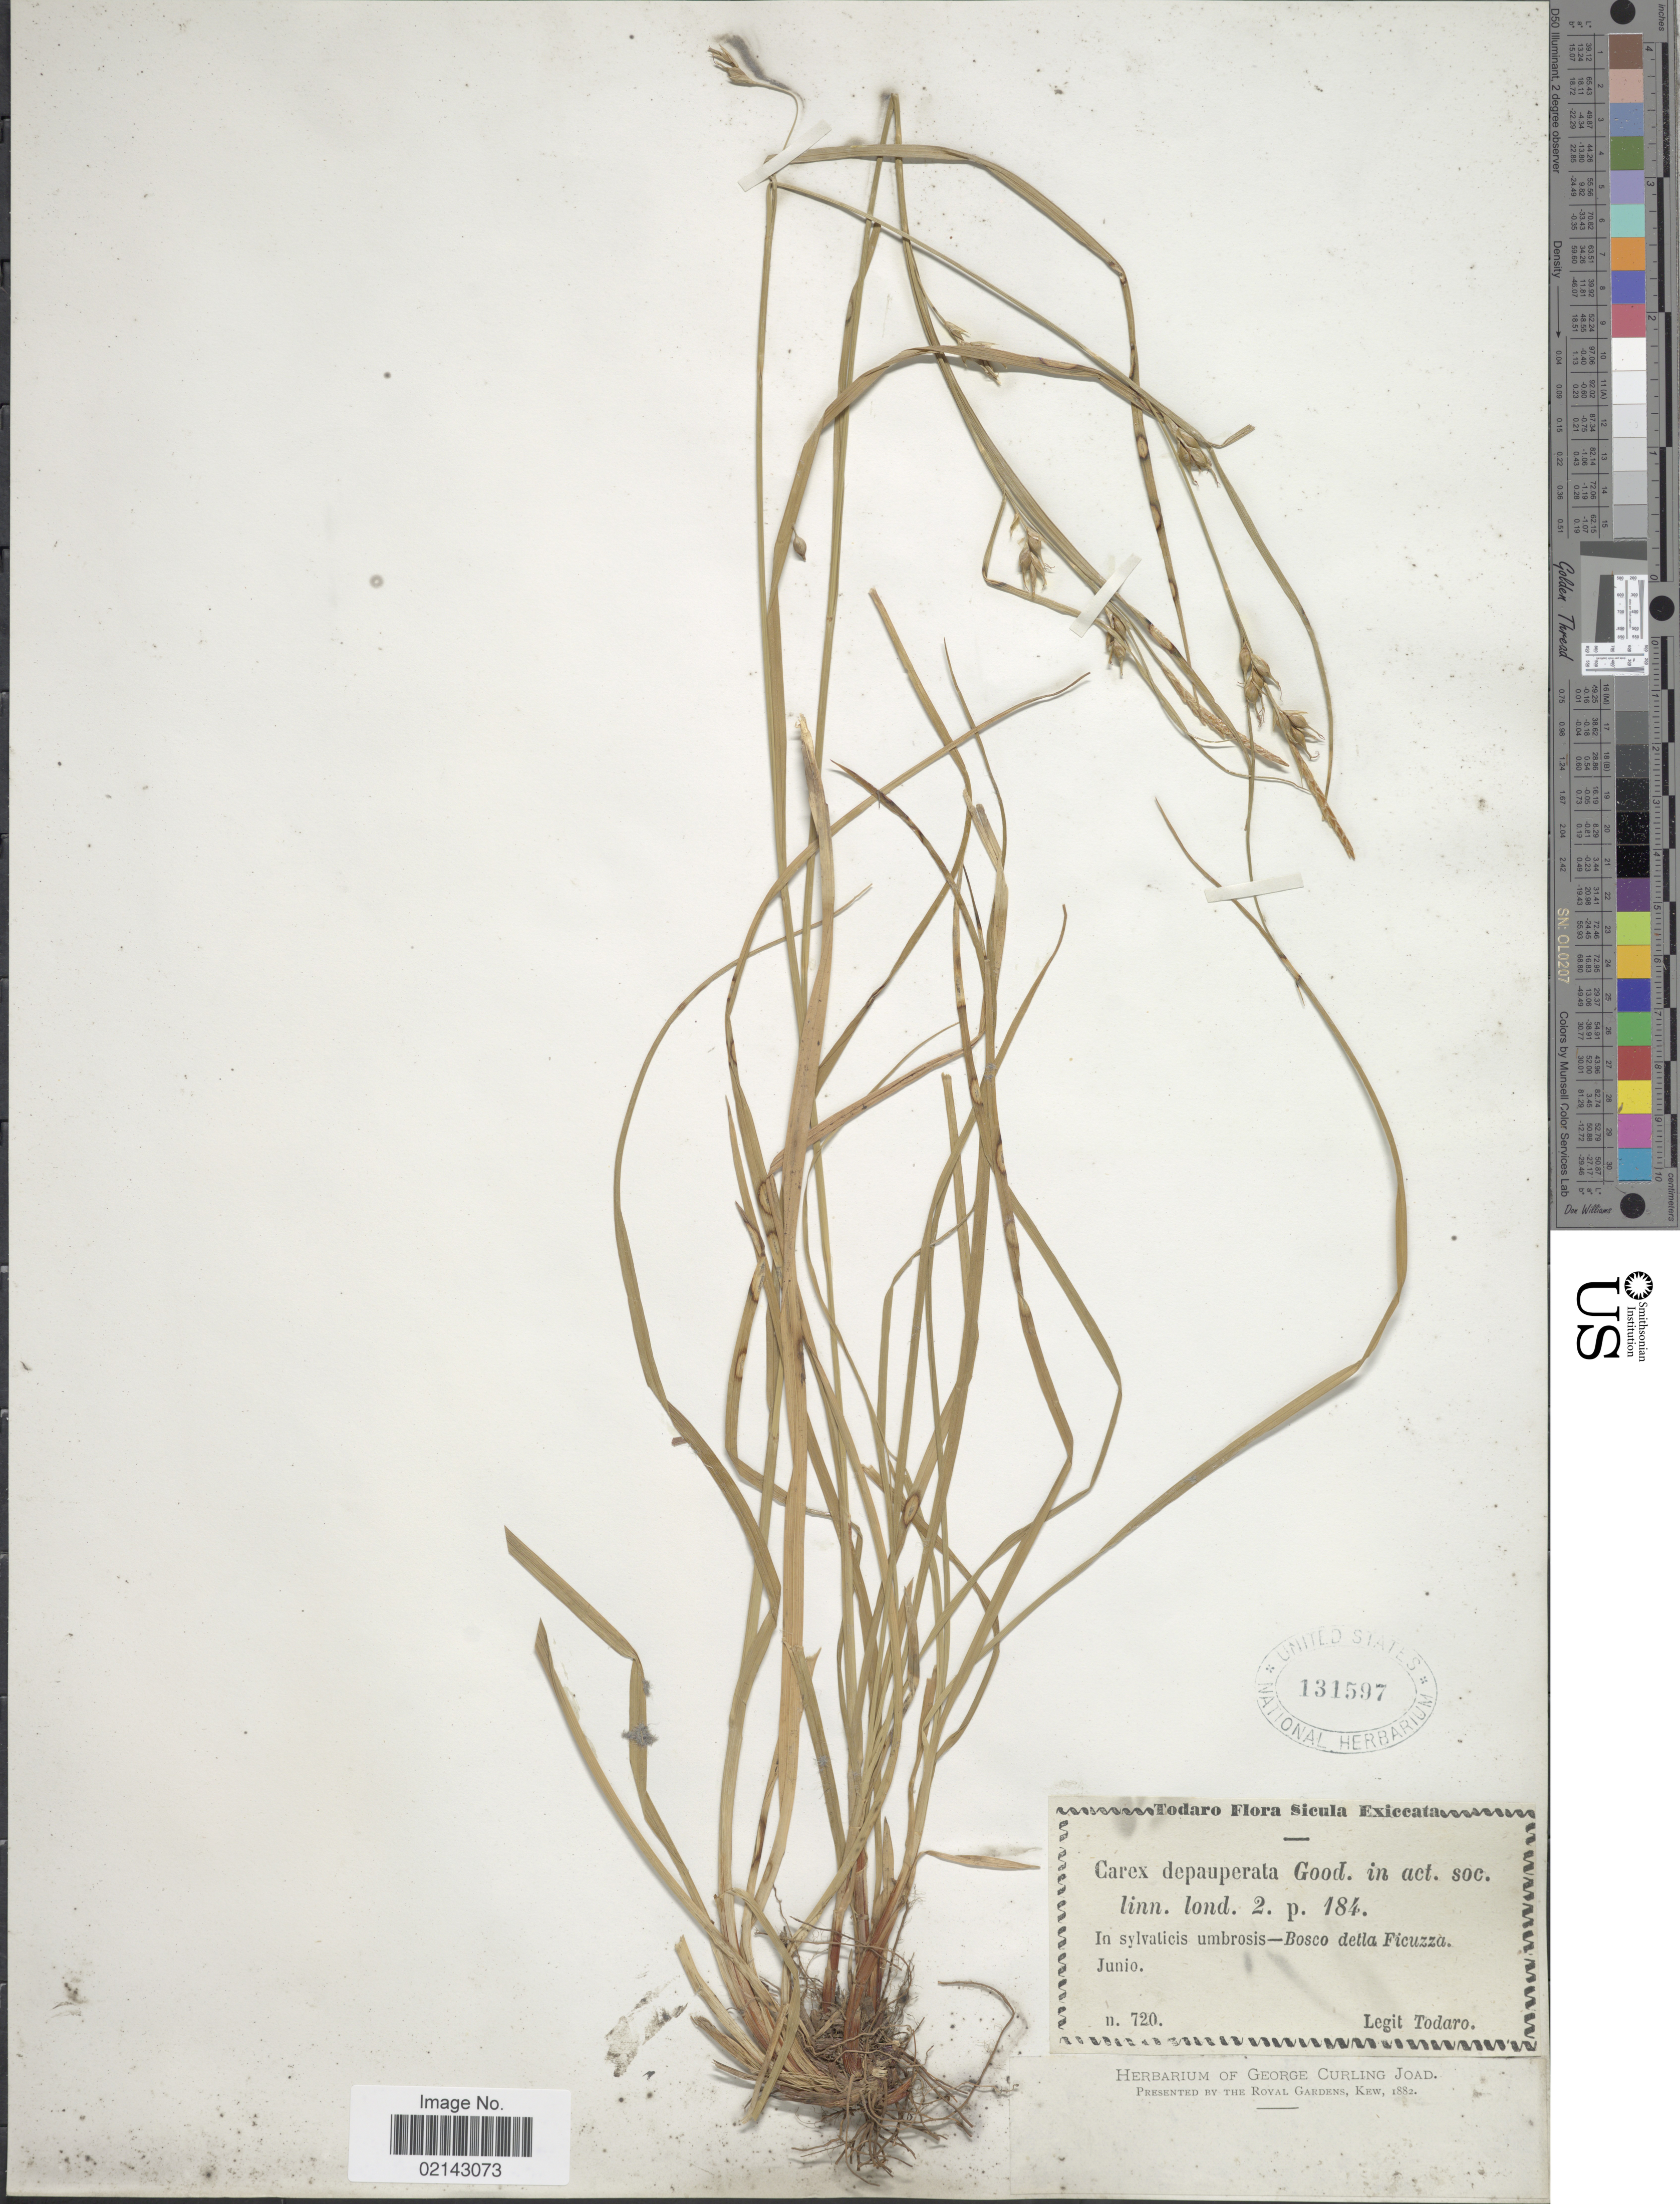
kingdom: Plantae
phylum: Tracheophyta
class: Liliopsida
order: Poales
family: Cyperaceae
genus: Carex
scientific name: Carex depauperata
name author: Curtis ex Woodw.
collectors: Todaro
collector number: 720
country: Italy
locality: In sylvaticis umbrosis - Bosco della Ficuzza.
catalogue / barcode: US 131597